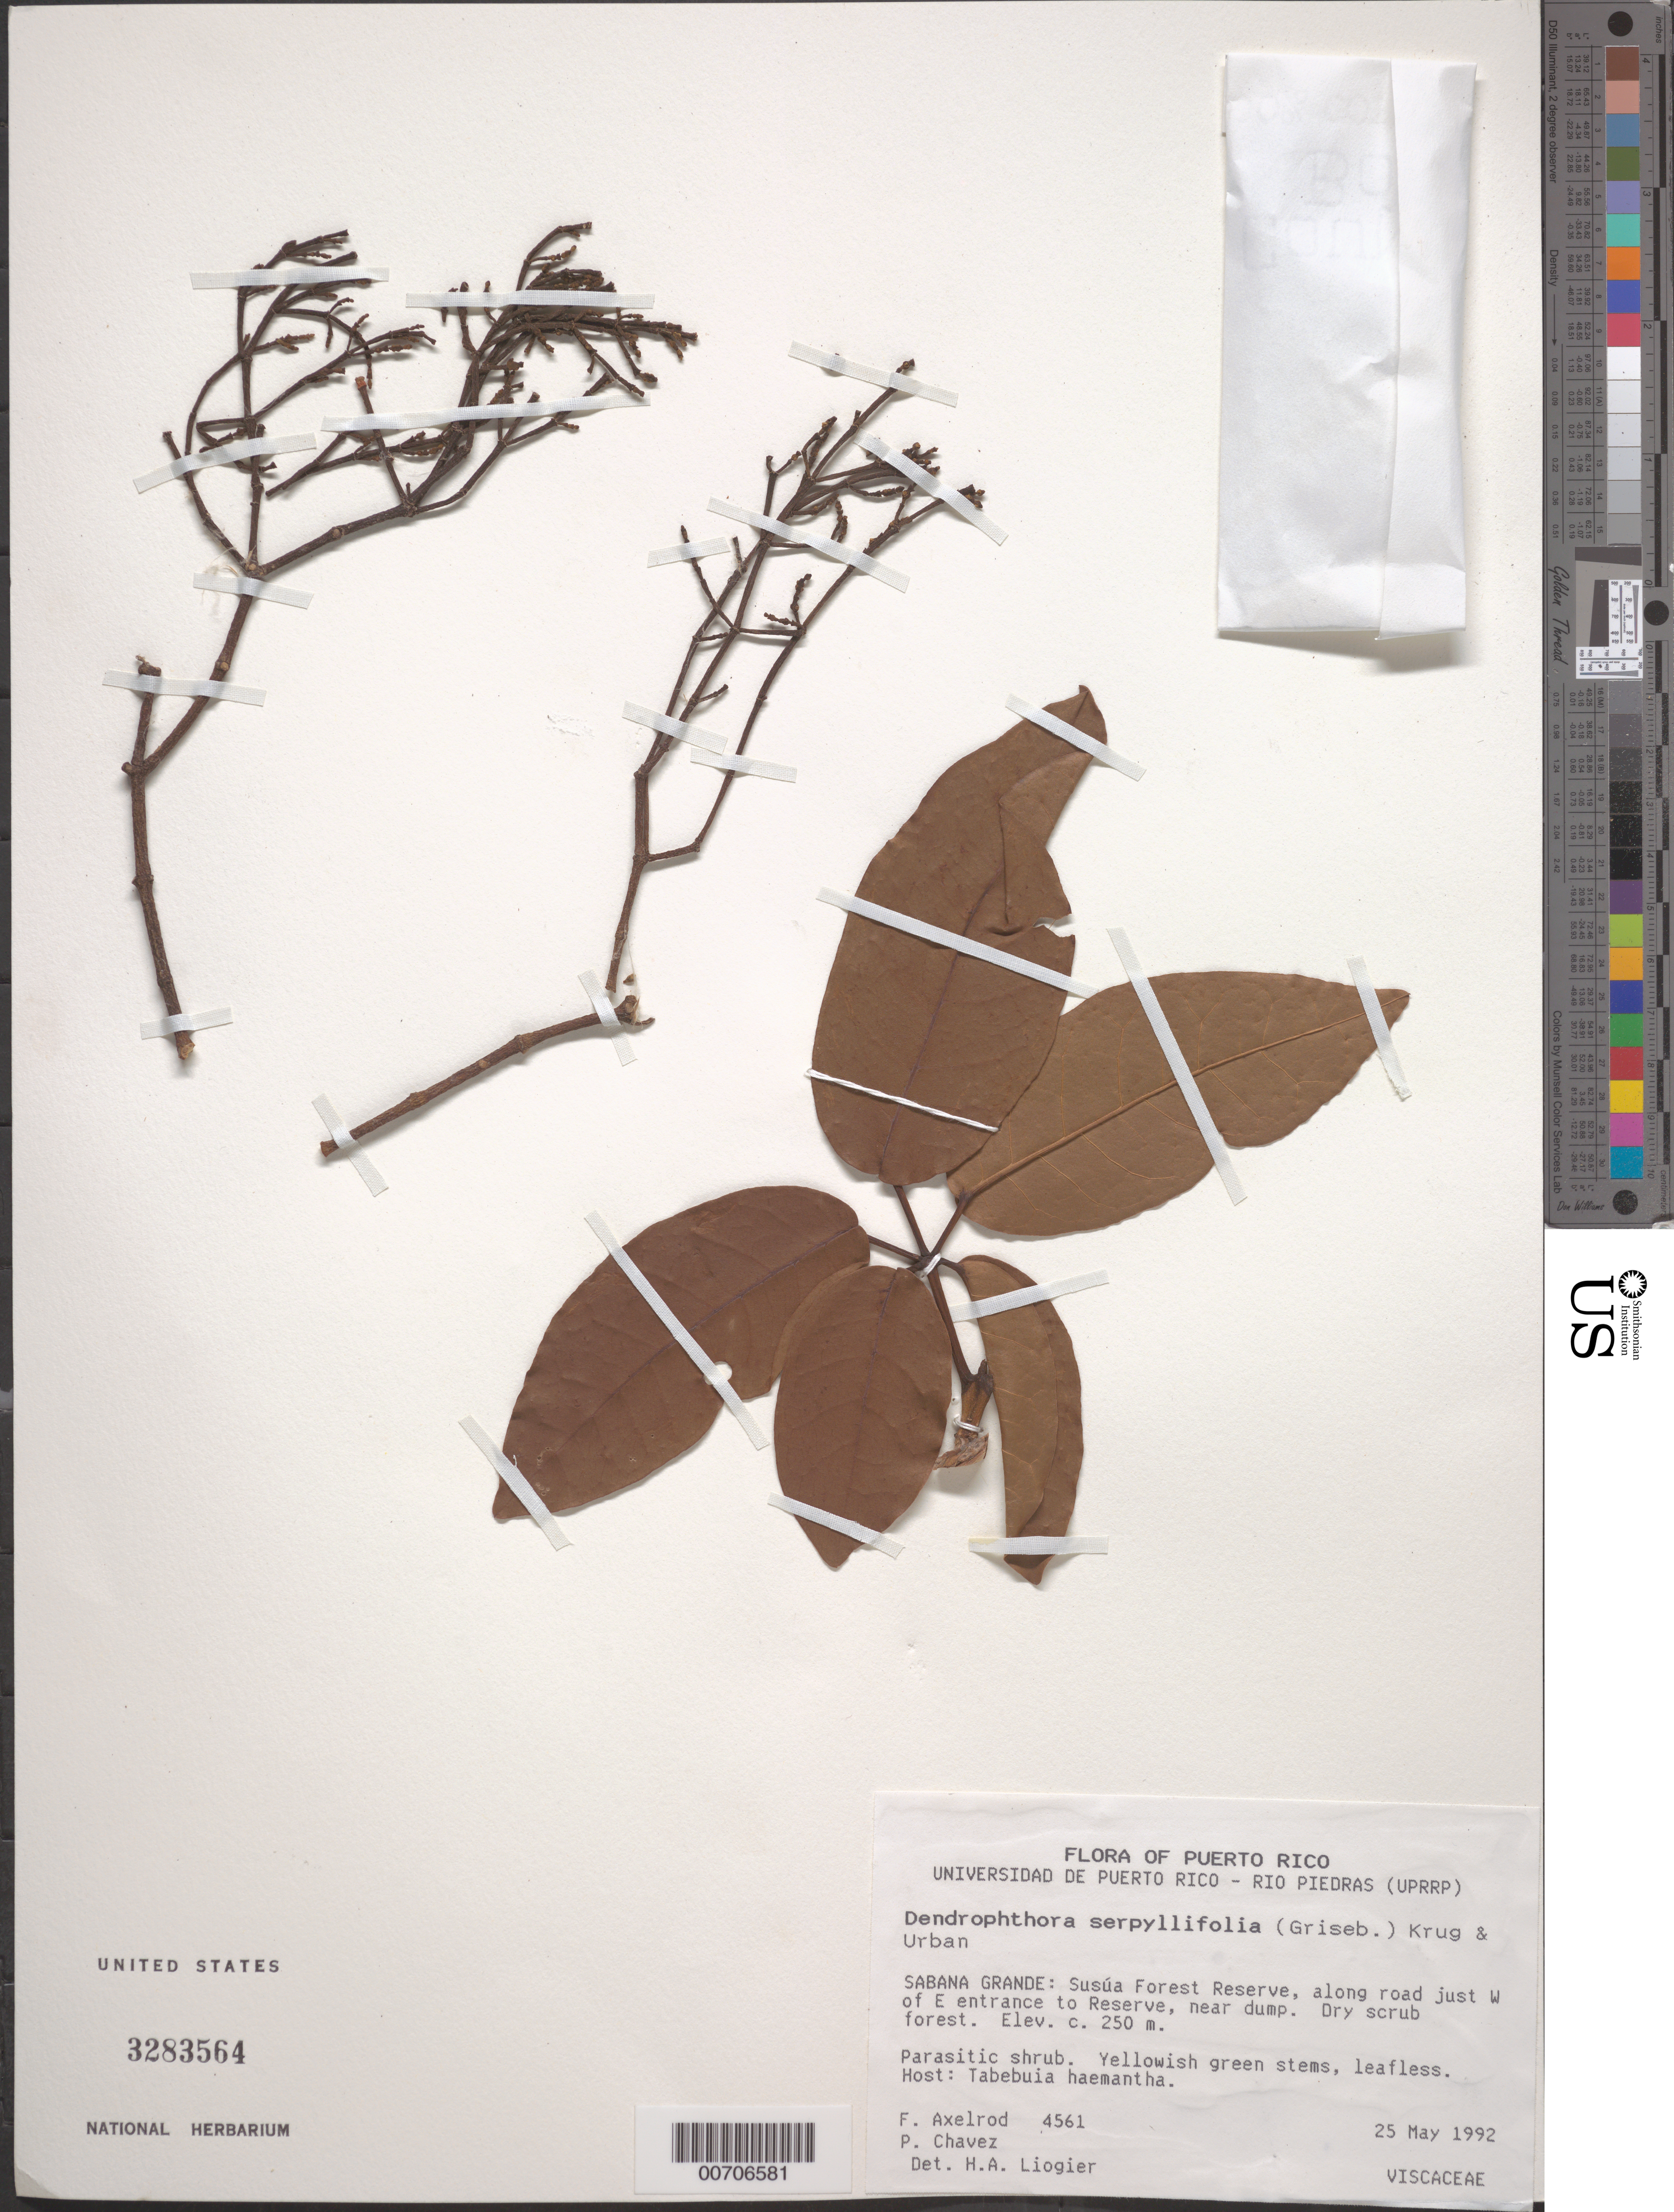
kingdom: Plantae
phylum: Tracheophyta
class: Magnoliopsida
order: Santalales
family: Viscaceae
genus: Dendrophthora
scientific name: Dendrophthora serpyllifolia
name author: (Griseb.) Krug & Urb.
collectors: F. S. Axelrod, P. Chavez & A. H. Liogier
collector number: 4561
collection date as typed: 25 May 1992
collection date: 1992-05-25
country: Puerto Rico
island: Greater Antilles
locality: Sabana Grande: Susua Forest Reserve, along R. just W of E entrance to Reserve, near dump.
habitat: Dry scrub forest; On Tabebuia haemantha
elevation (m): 250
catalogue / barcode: US 3283564